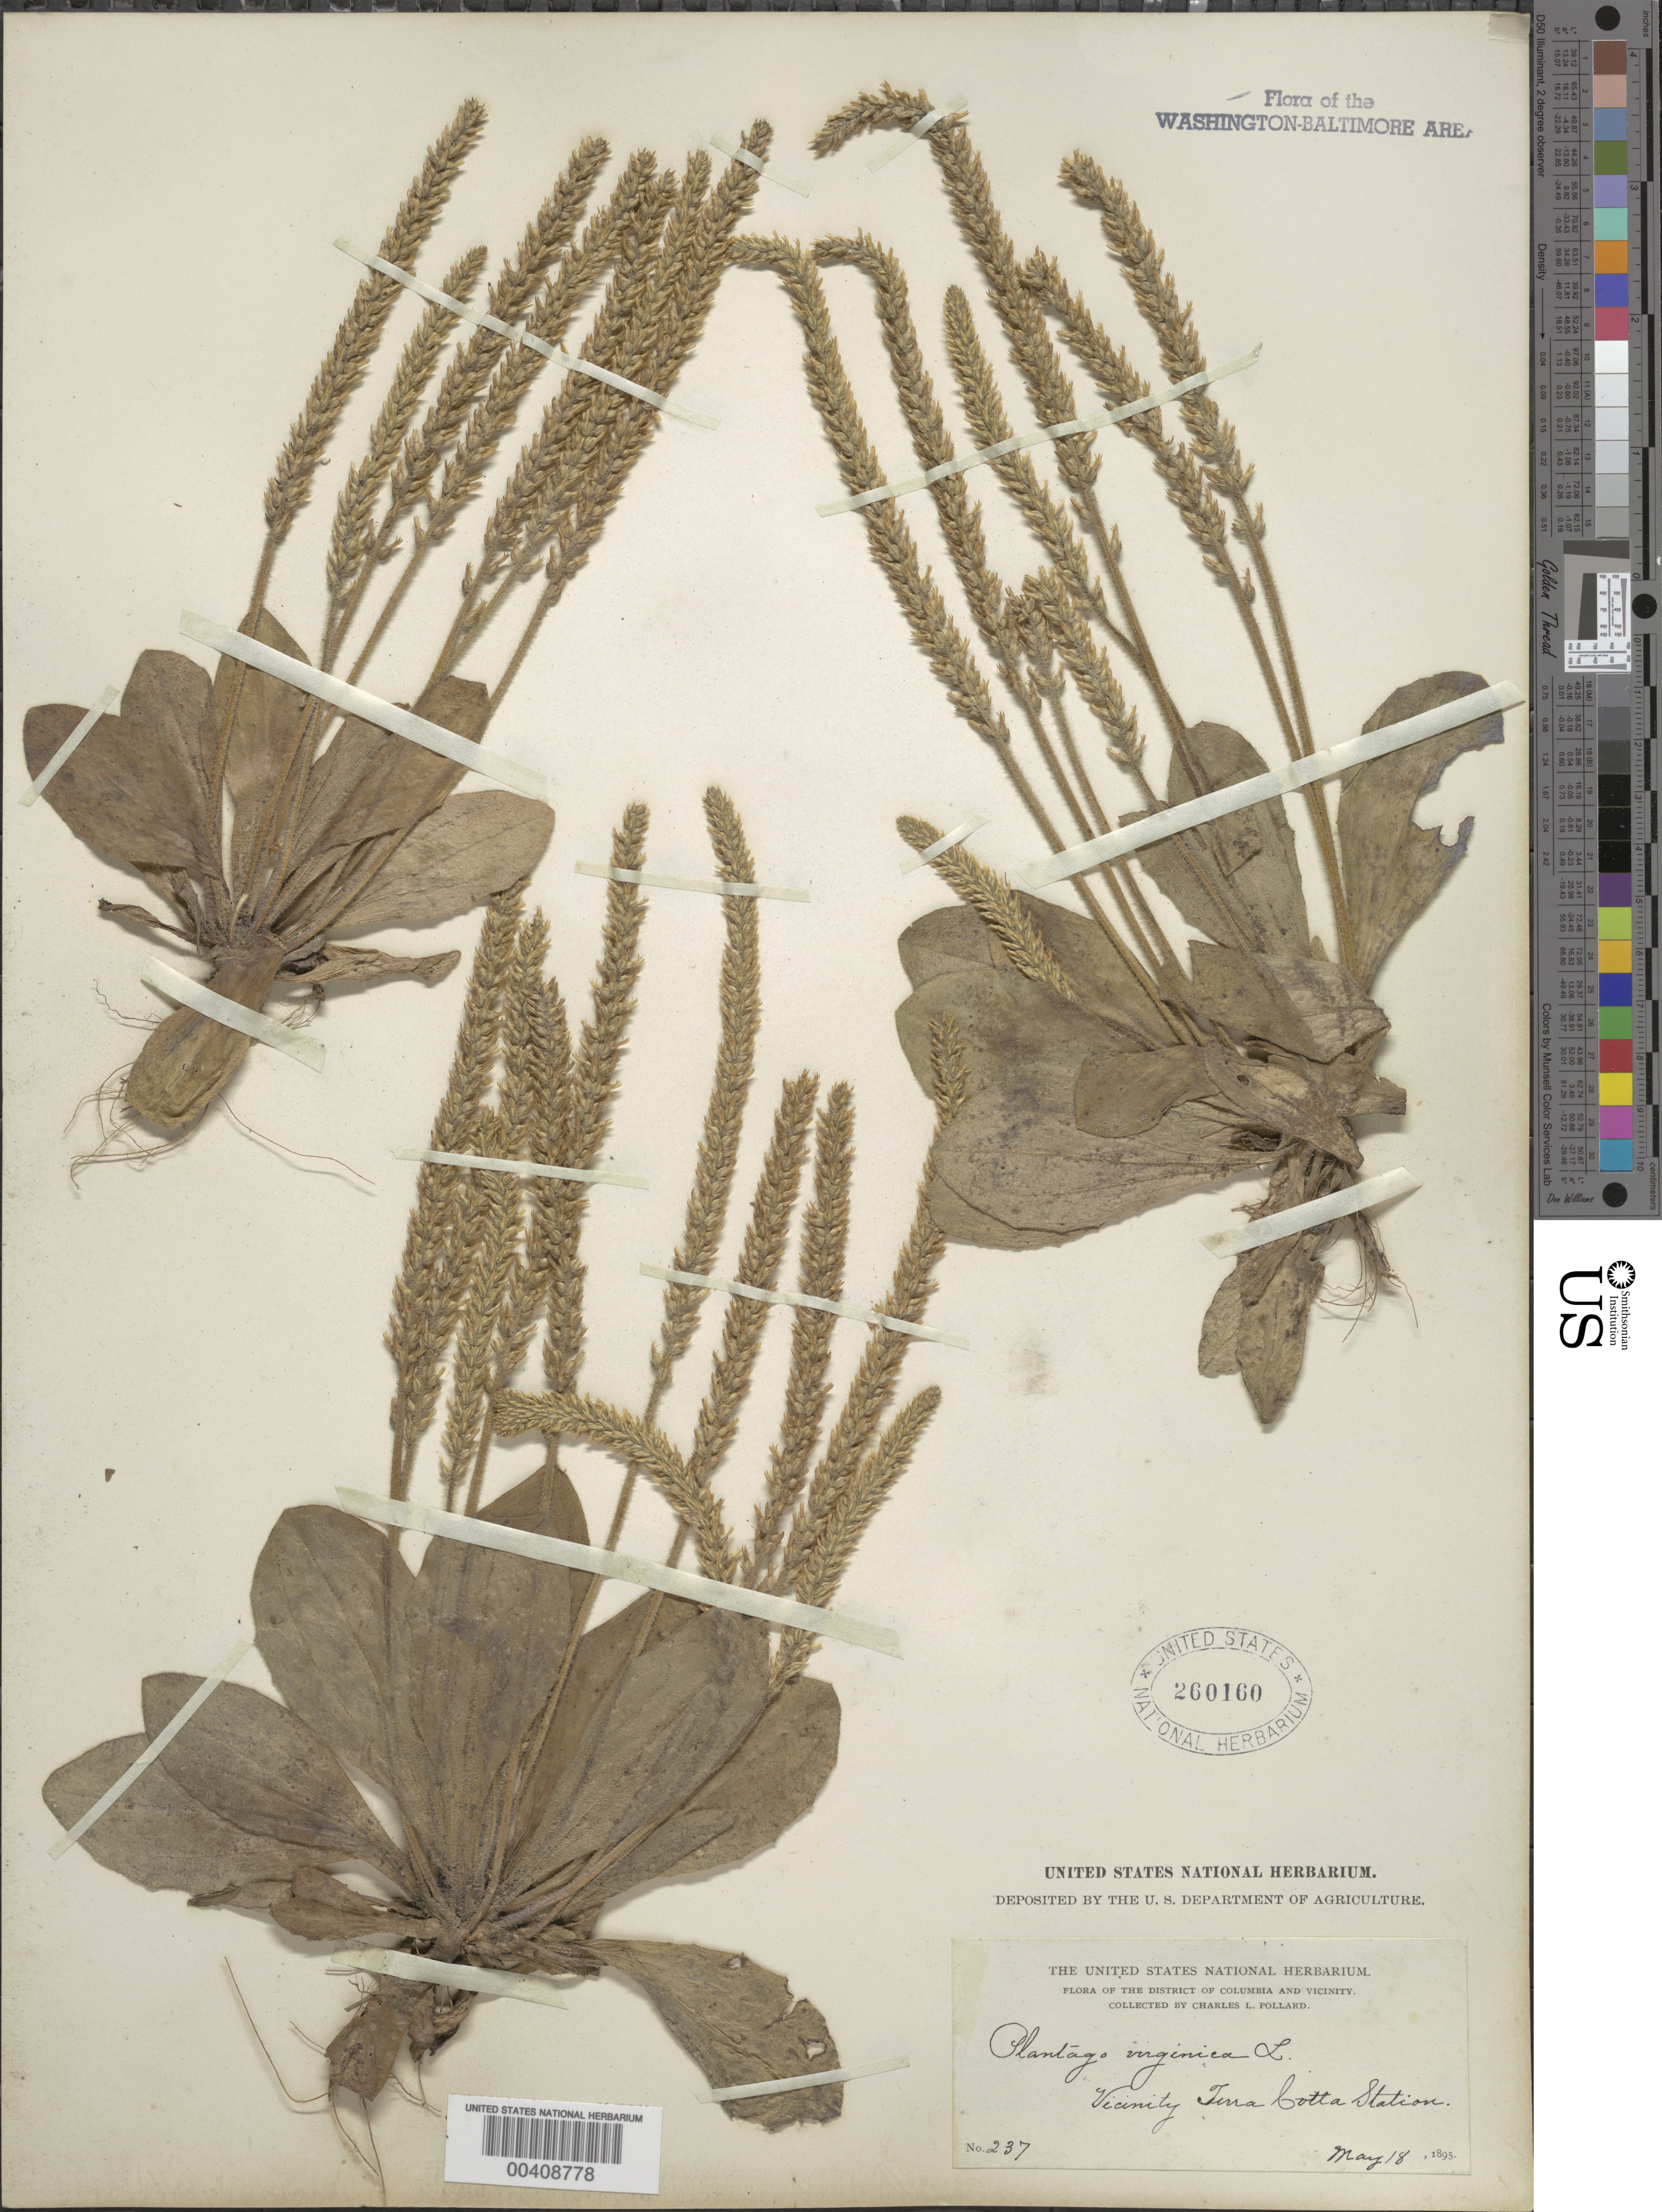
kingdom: Plantae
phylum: Tracheophyta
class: Magnoliopsida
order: Lamiales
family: Plantaginaceae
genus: Plantago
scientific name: Plantago virginica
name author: L.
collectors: C. L. Pollard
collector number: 237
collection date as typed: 18 May 1895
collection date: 1895-05-18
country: United States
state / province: District of Columbia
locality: Vicinity of Terra Cotta Station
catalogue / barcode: US 260160